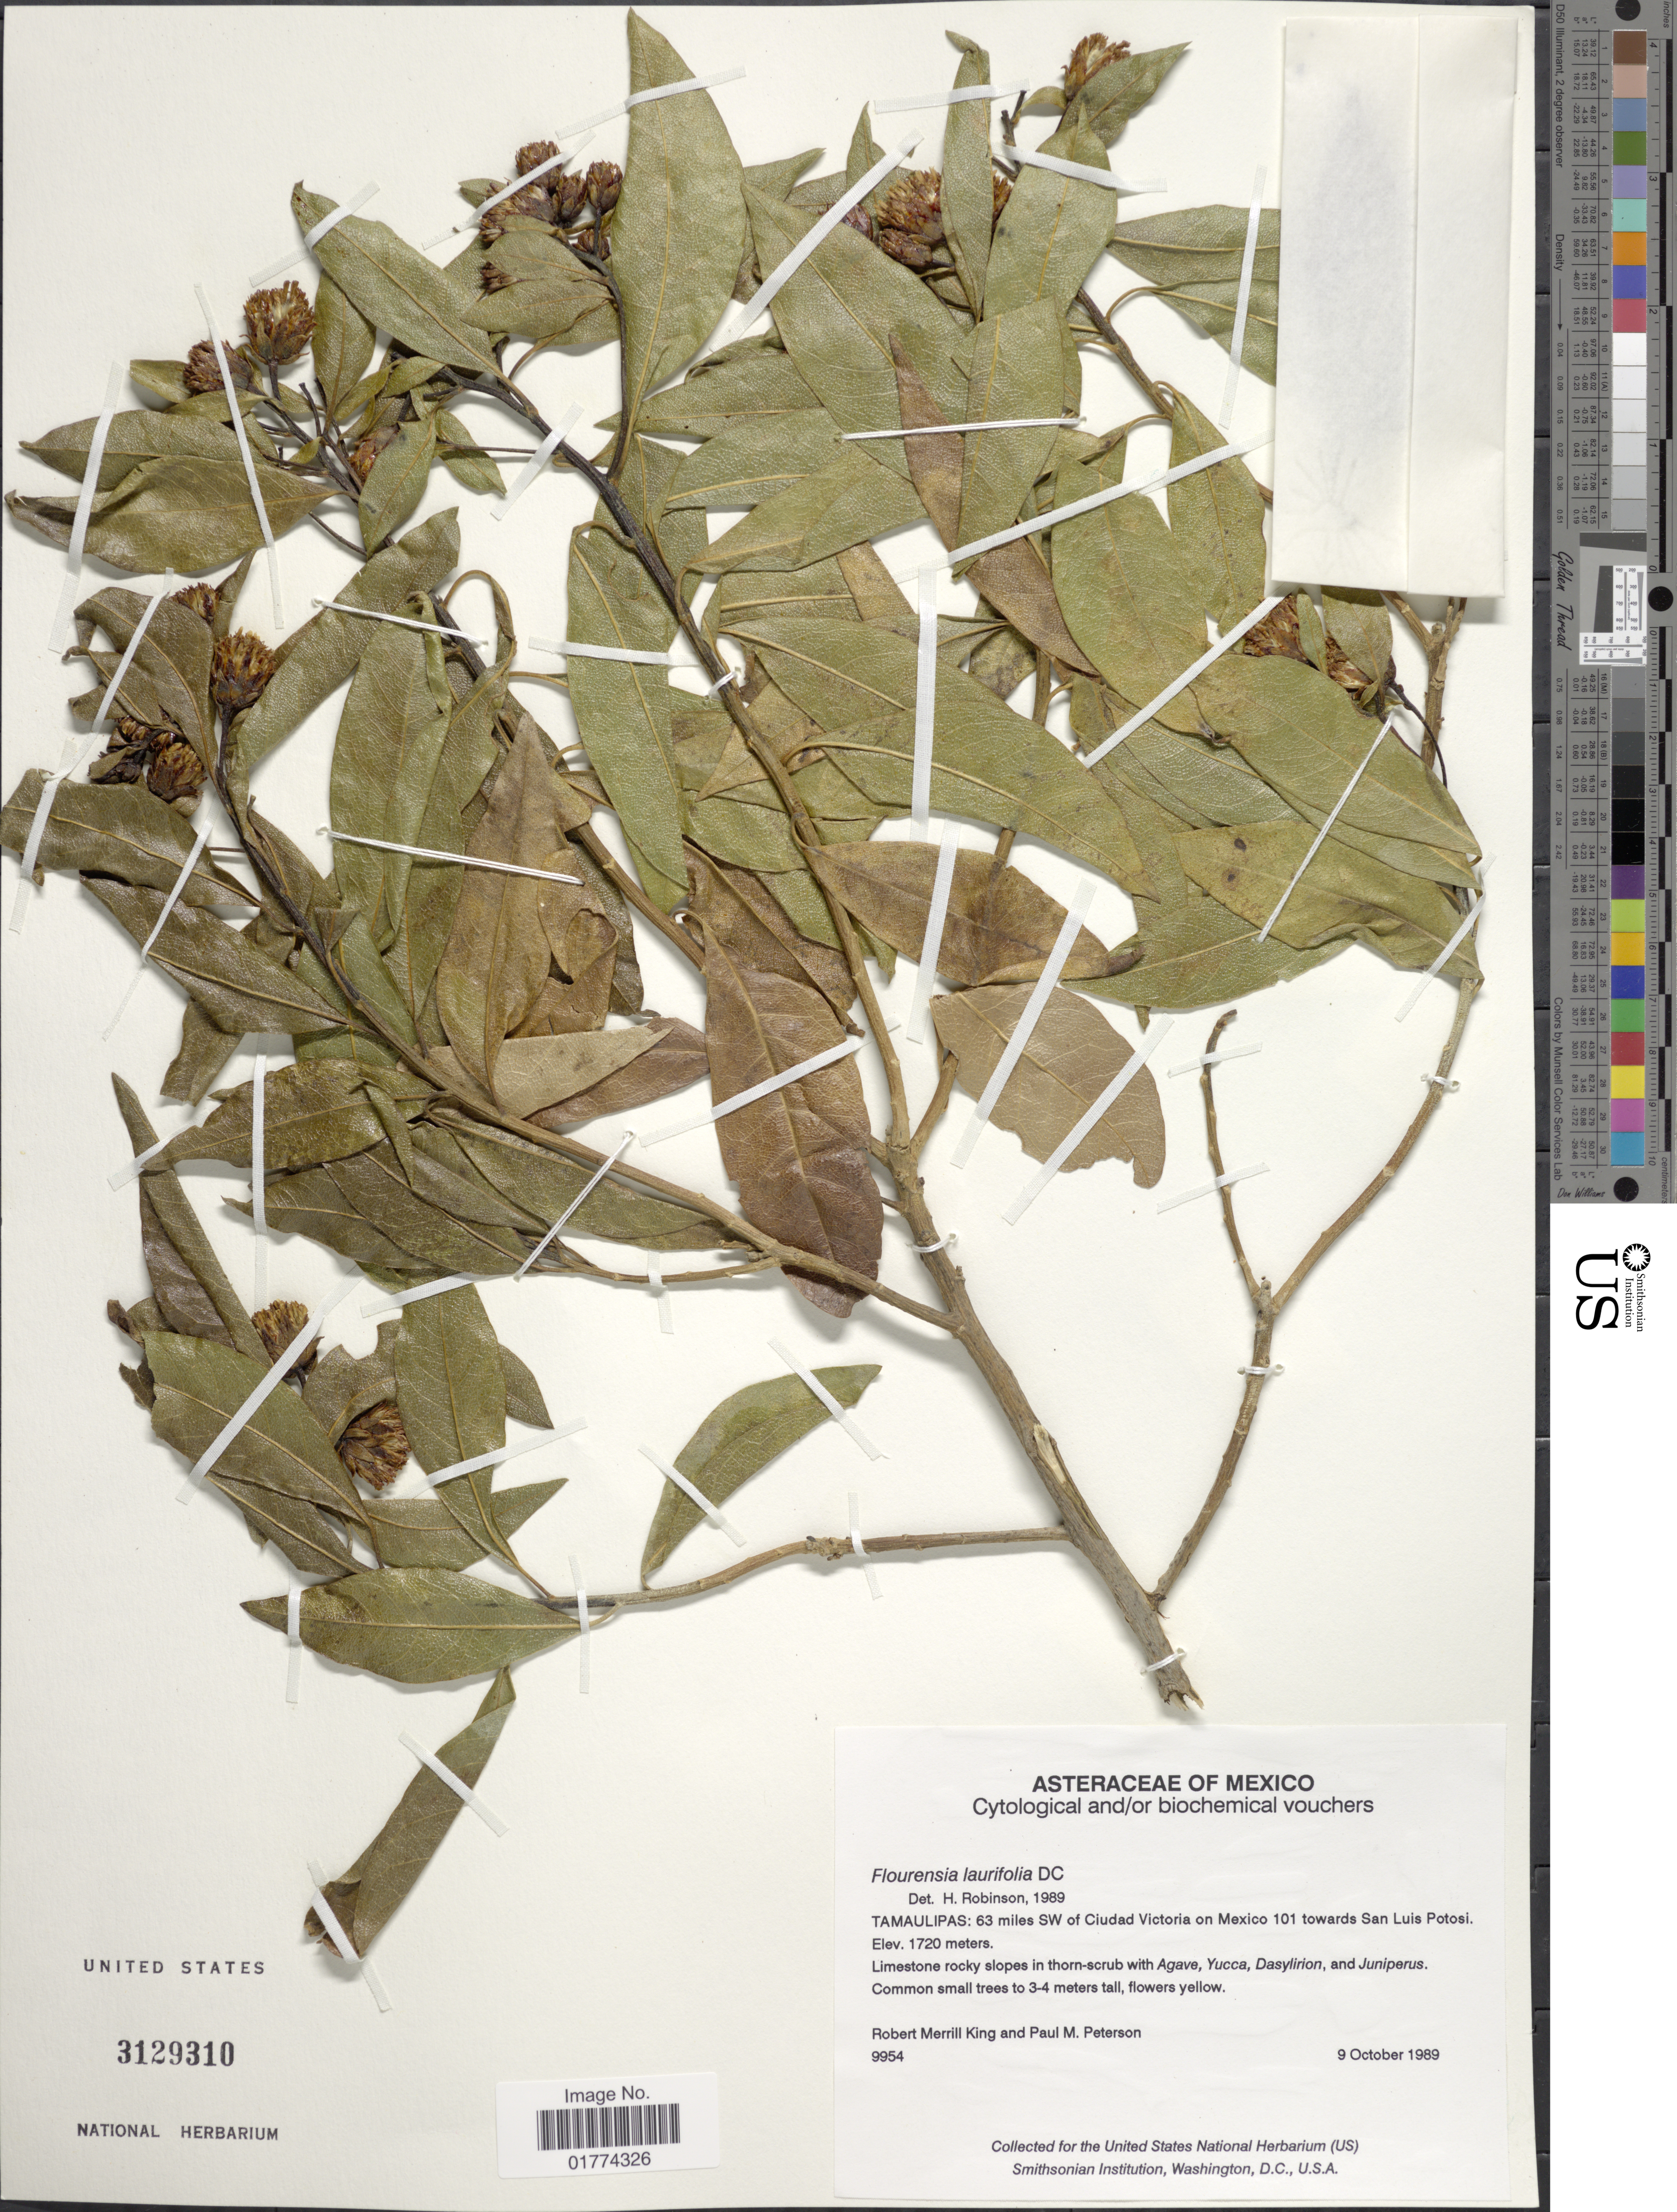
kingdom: Plantae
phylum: Tracheophyta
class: Magnoliopsida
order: Asterales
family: Asteraceae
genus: Flourensia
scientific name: Flourensia laurifolia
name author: DC.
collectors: R. M. King & P. M. Peterson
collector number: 9954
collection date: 1989-10-09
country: Mexico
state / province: Tamaulipas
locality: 63 miles SW of Cuidad Victoria on Mexico 101 towards san Luis Potosi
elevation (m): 1720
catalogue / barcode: US 3129310